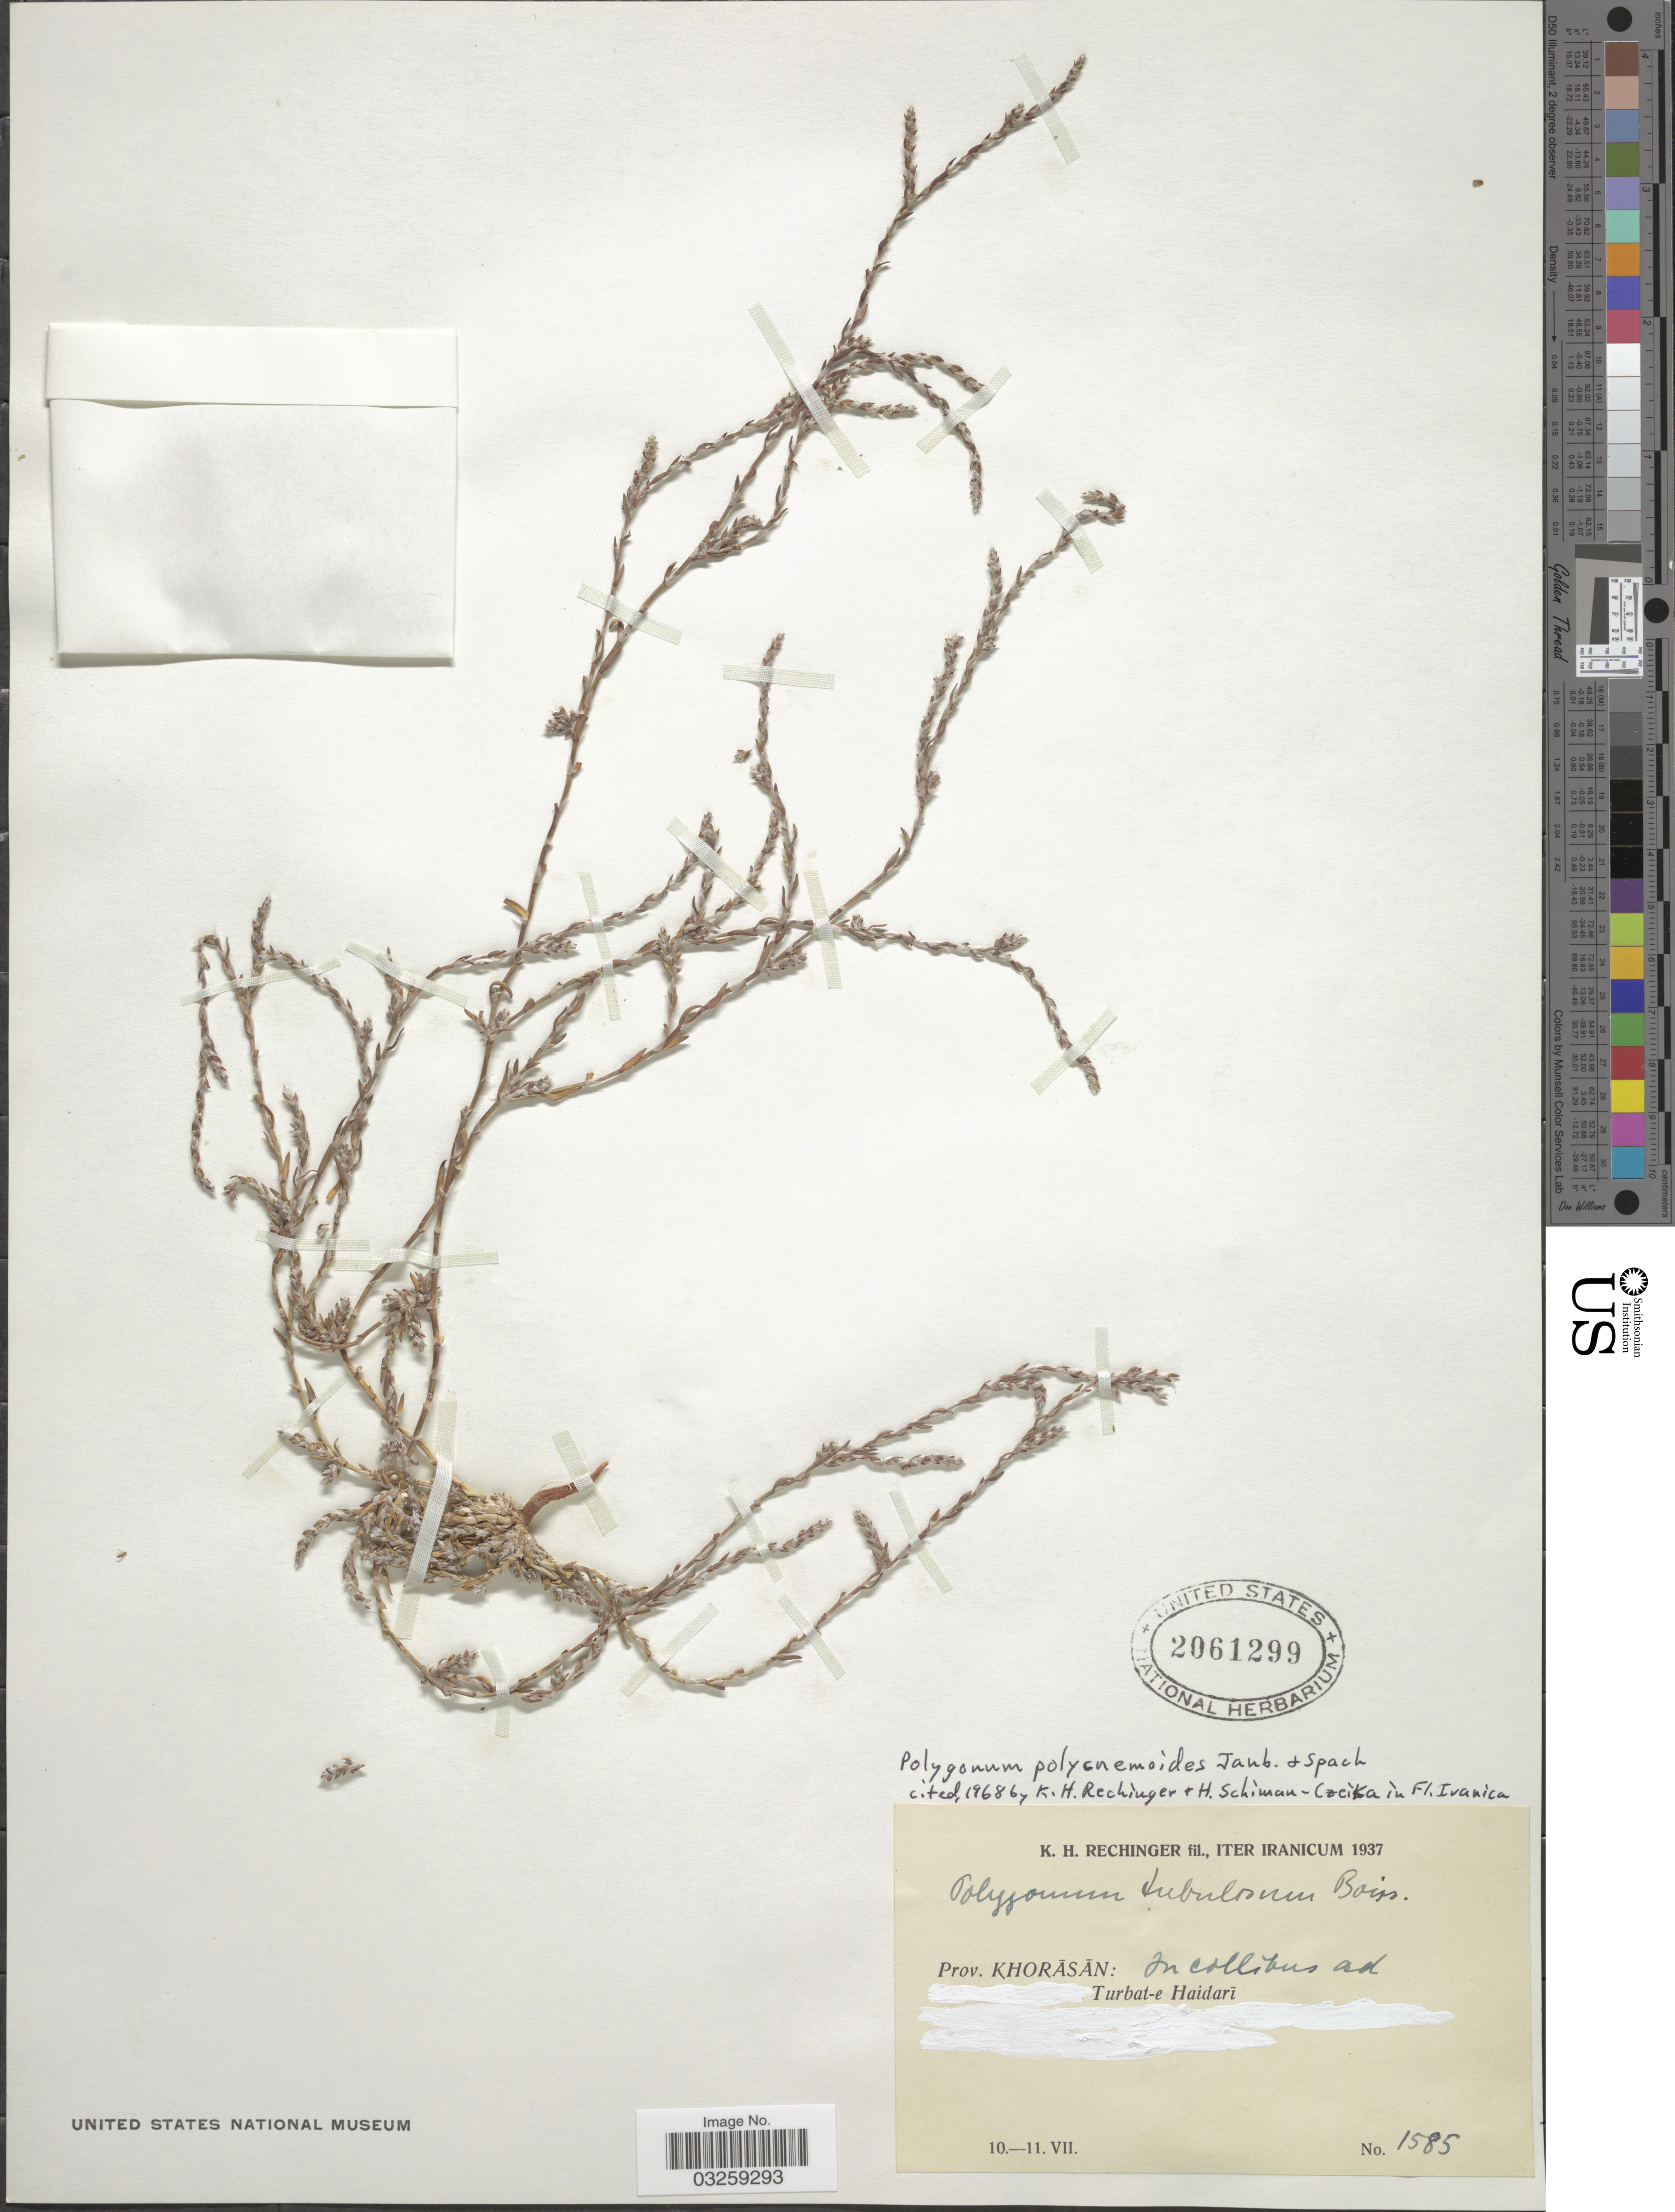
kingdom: Plantae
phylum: Tracheophyta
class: Magnoliopsida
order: Caryophyllales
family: Polygonaceae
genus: Polygonum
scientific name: Polygonum polycnemoides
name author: Jaub. & Spach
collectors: K. H. Rechinger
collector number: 1585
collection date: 1937-07-10/1937-07-11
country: Iran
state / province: Khorasan [obsolete]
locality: In collibus ad Turbat-e Haidarī.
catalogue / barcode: US 2061299